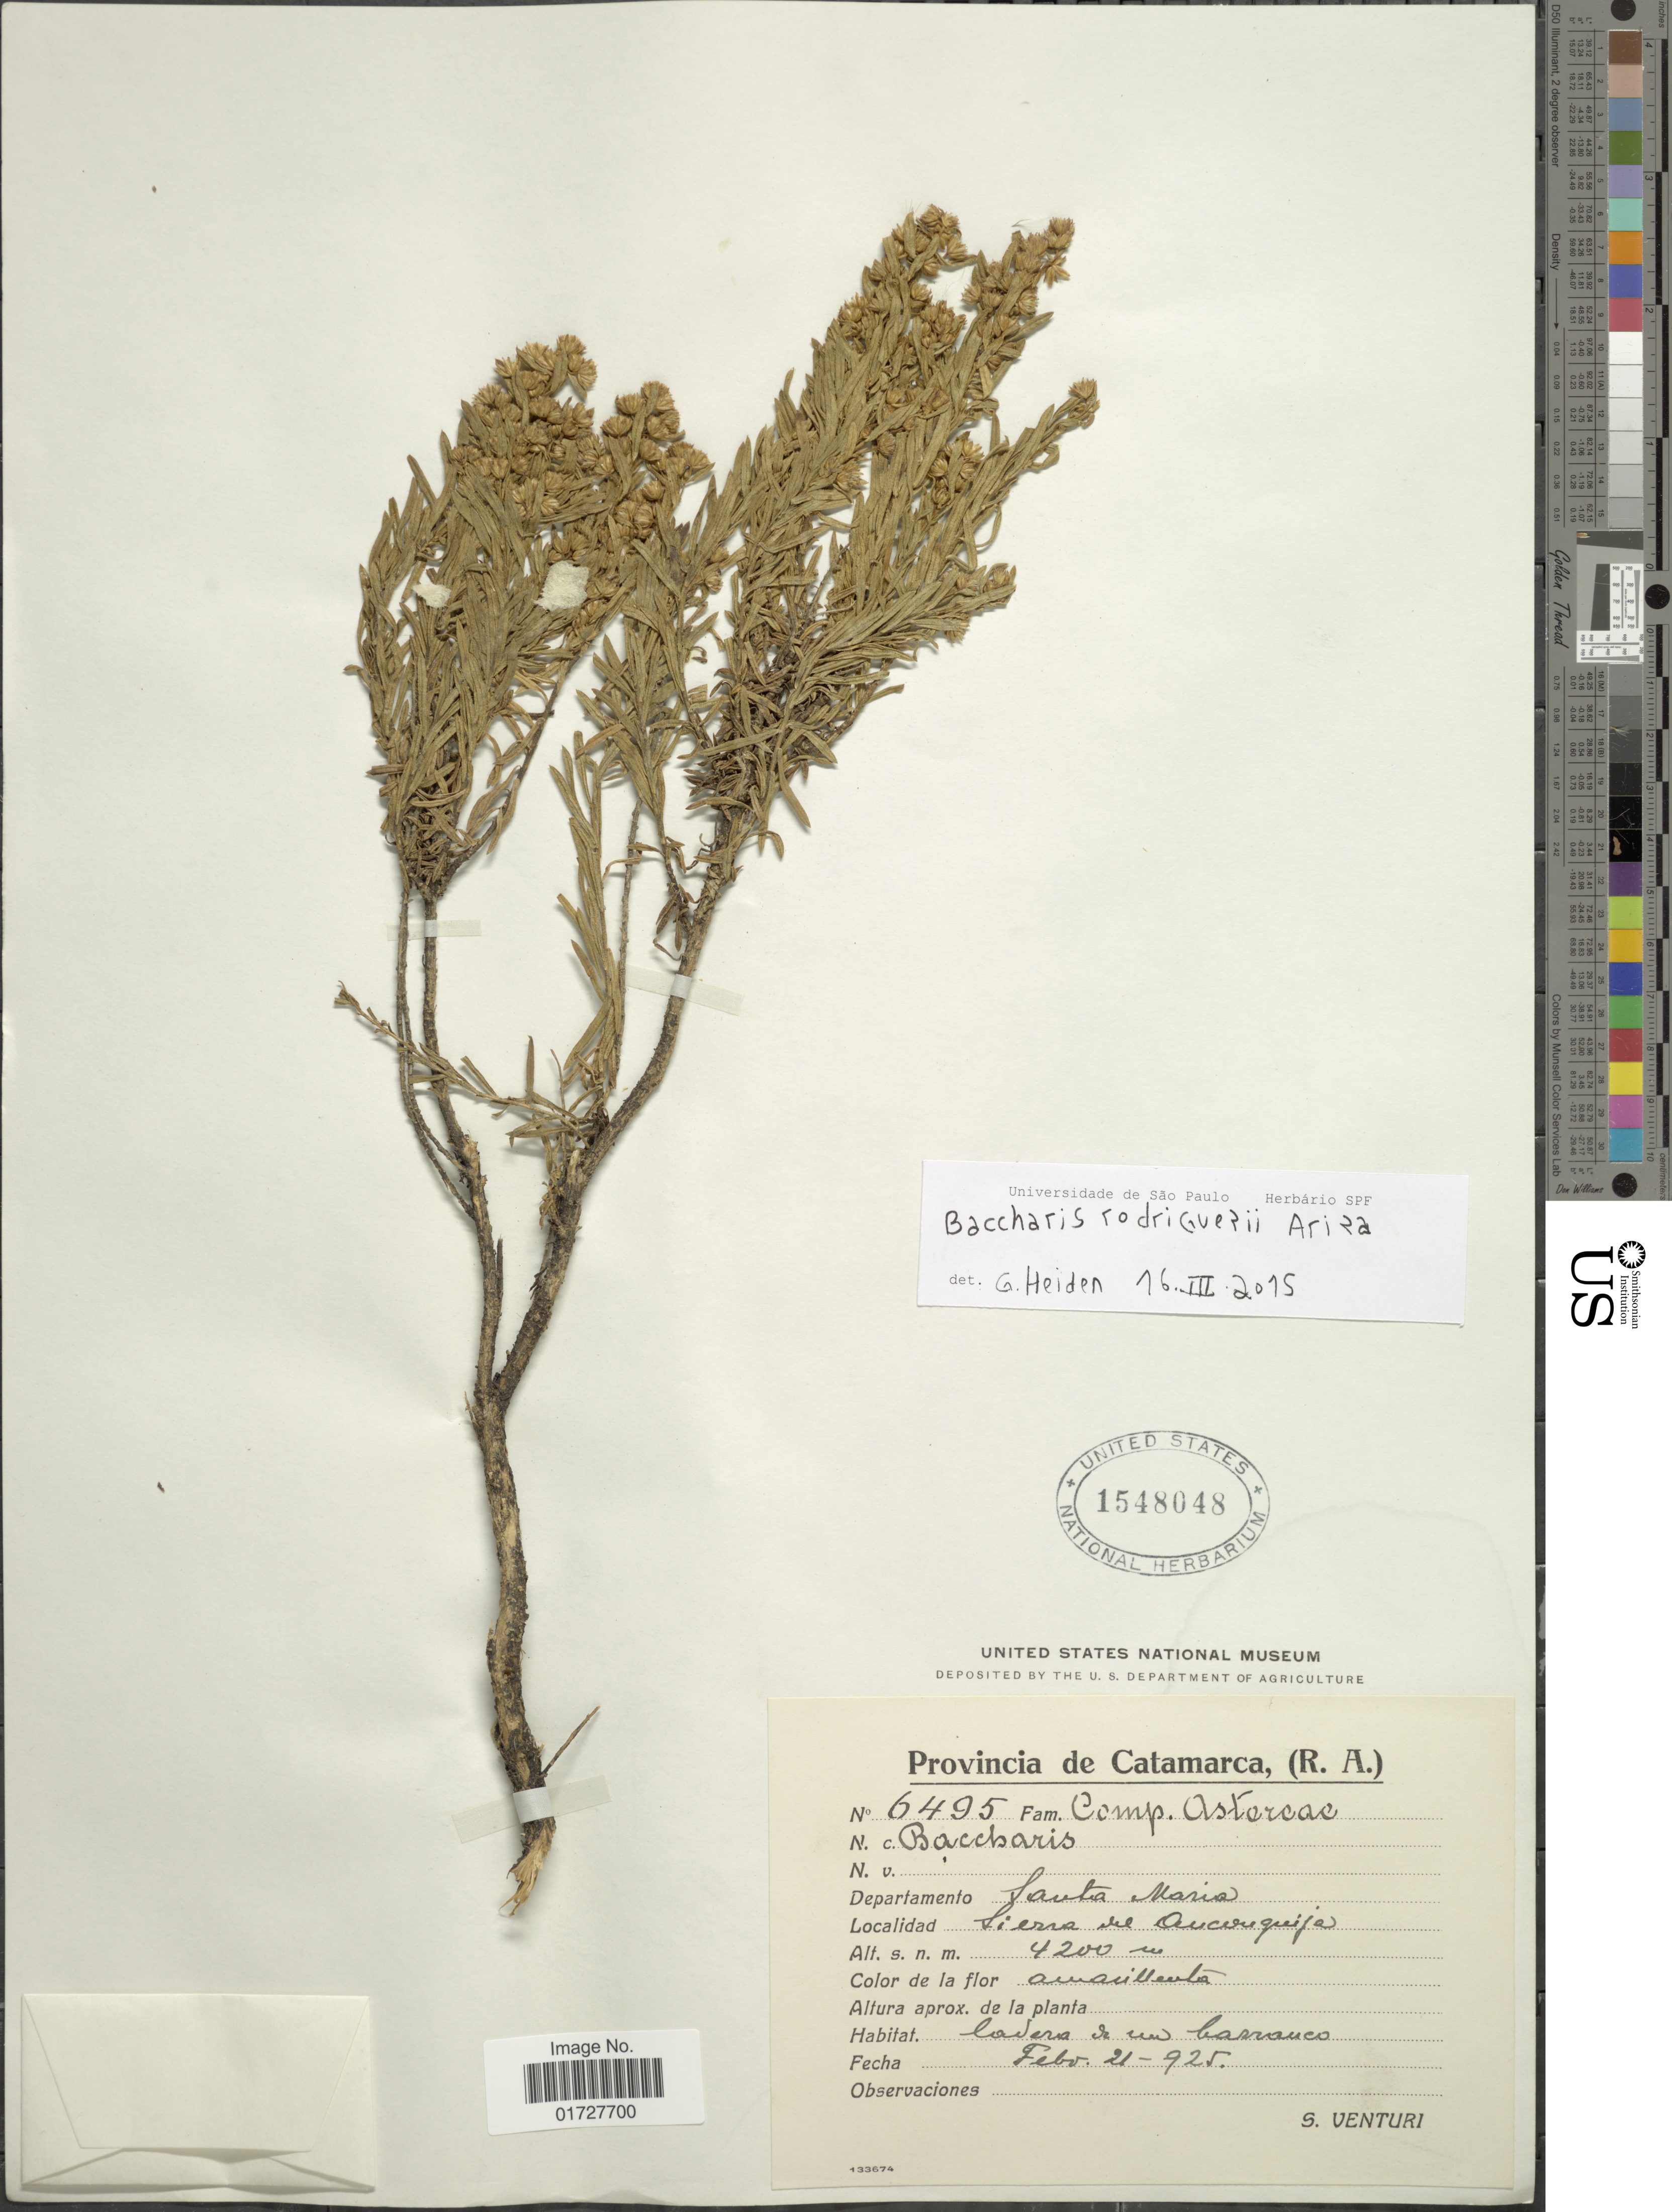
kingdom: Plantae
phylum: Tracheophyta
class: Magnoliopsida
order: Asterales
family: Asteraceae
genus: Baccharis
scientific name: Baccharis rodriguezii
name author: Ariza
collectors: S. Venturi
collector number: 6495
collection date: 1925-02-21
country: Argentina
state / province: Catamarca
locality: Departamento Santa Maria, Sierra del Anconquija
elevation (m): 4200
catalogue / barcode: US 1548048